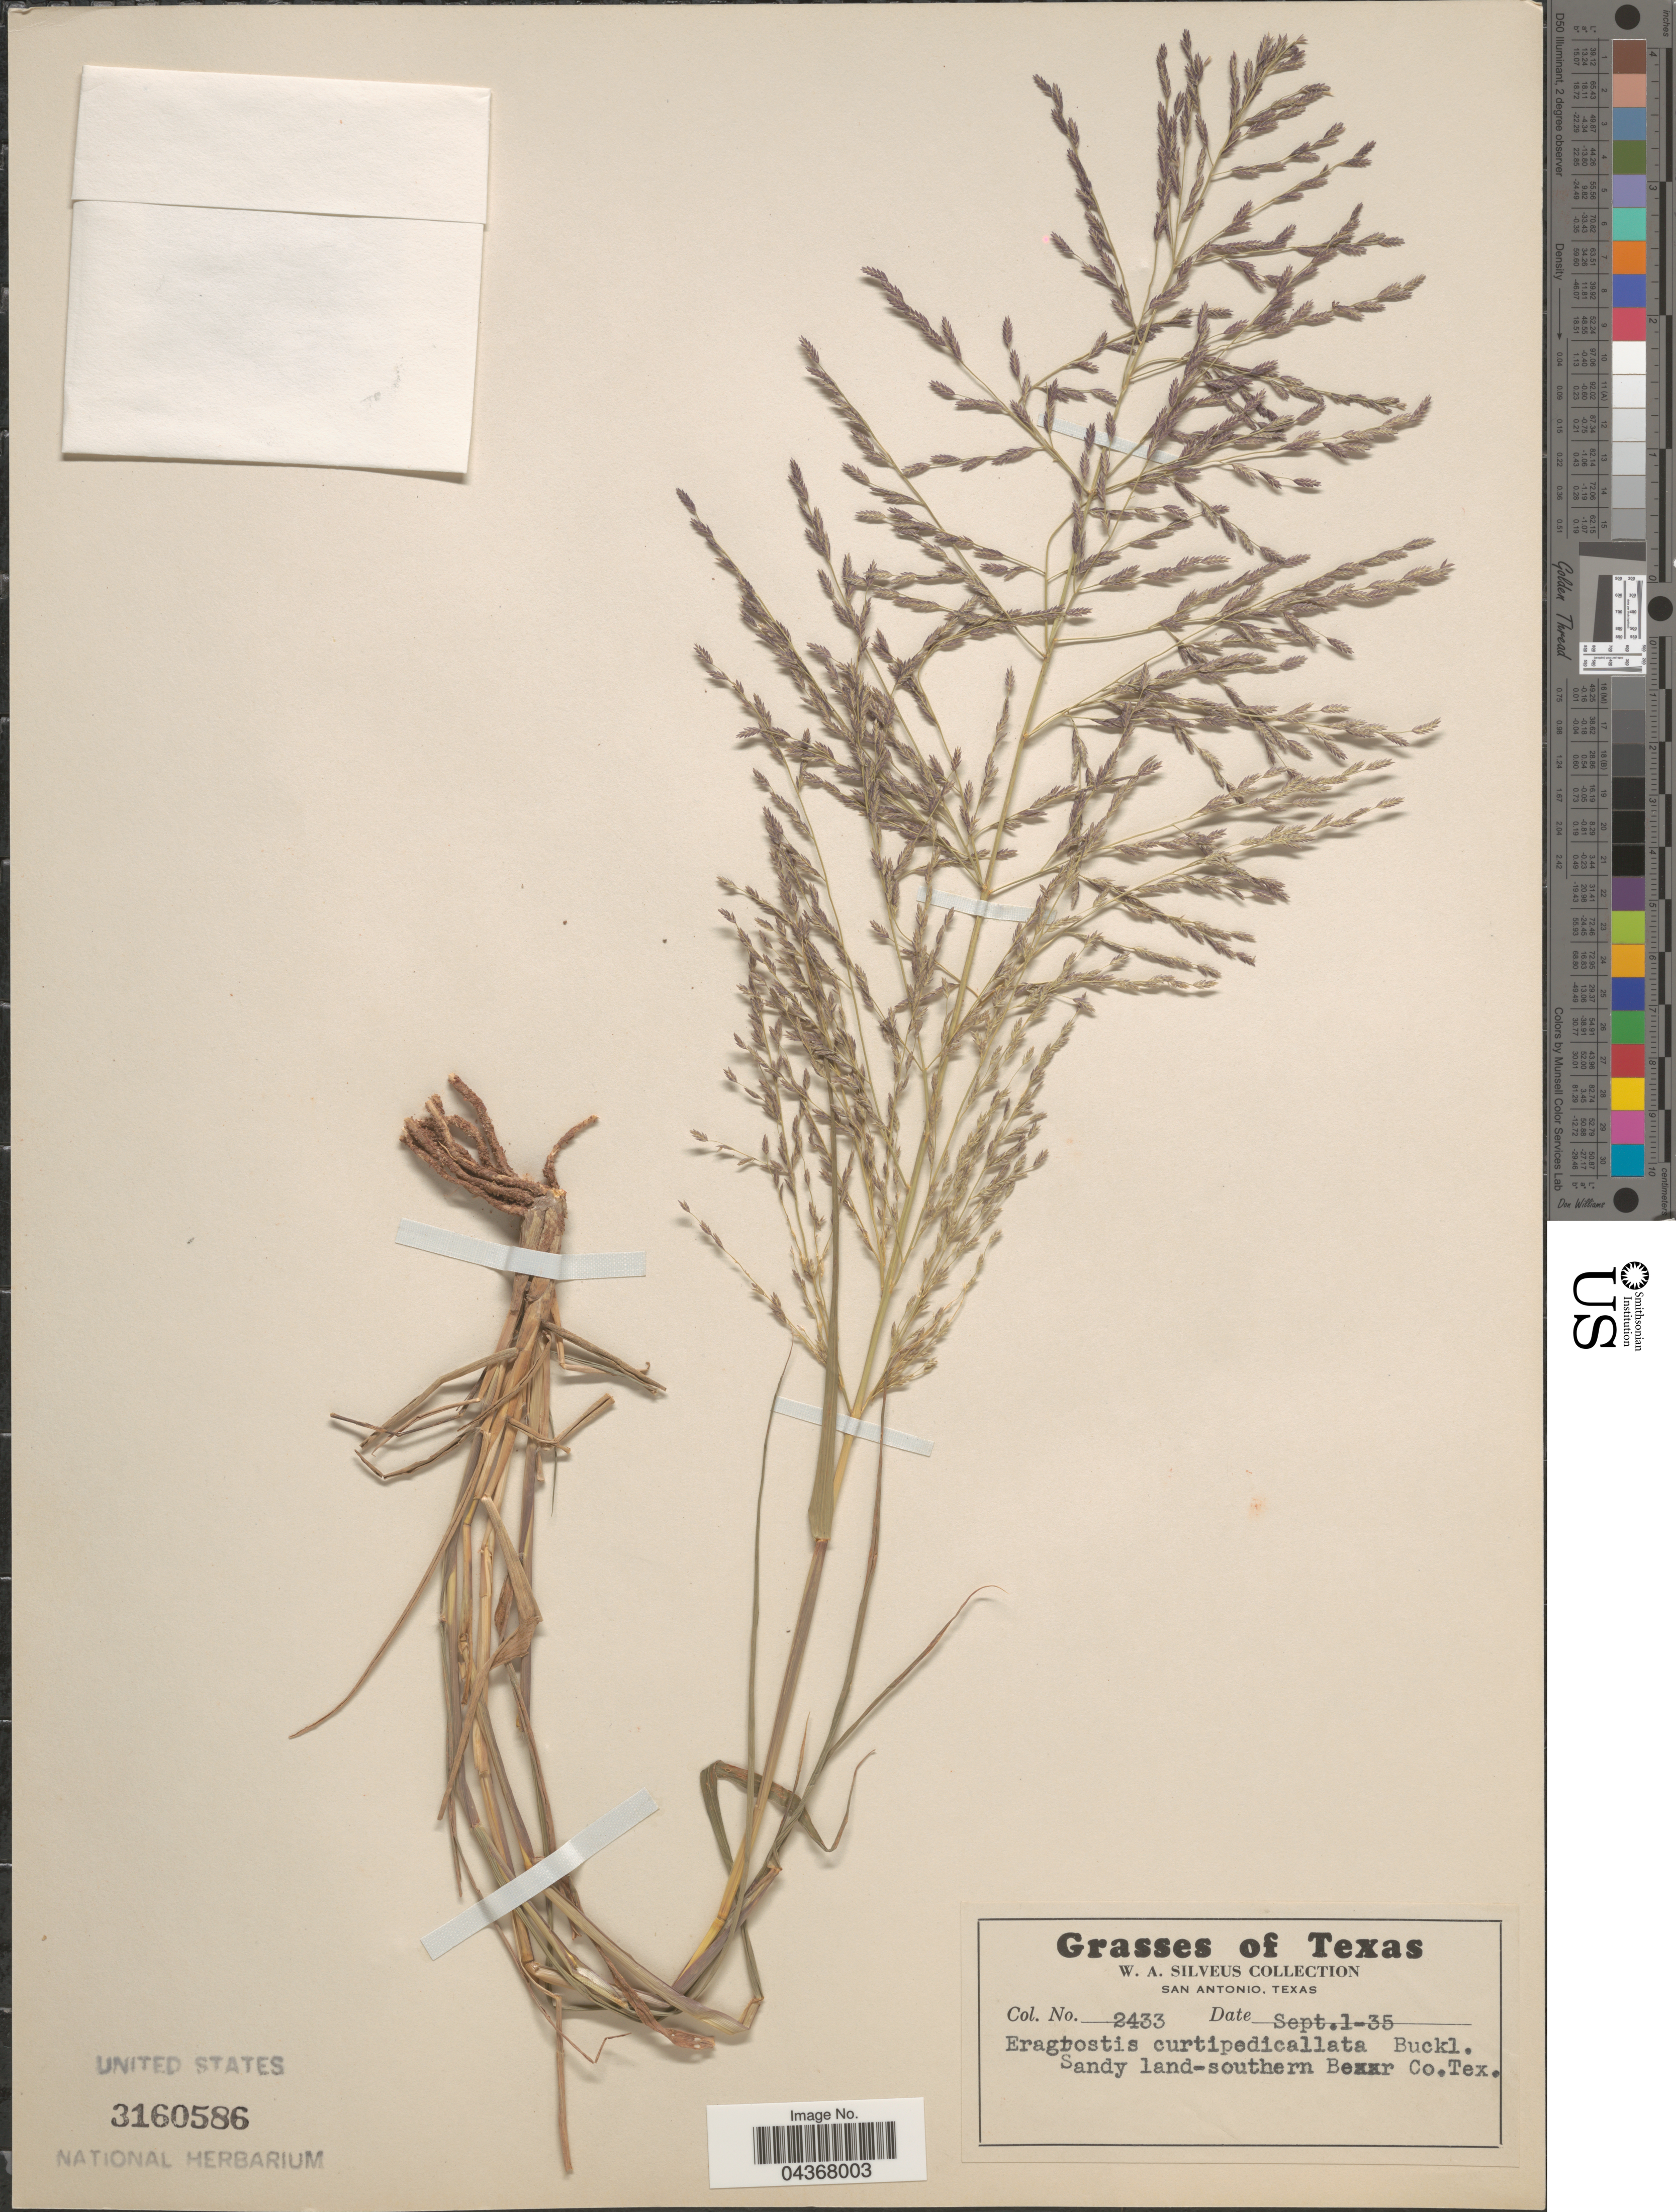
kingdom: Plantae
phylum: Tracheophyta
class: Liliopsida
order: Poales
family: Poaceae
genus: Eragrostis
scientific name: Eragrostis curtipedicellata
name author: Buckley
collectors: W. Silveus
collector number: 2433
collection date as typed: Transcribed d/m/y: 1/9/35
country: United States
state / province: Texas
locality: Sandy land-southern Bexar Co.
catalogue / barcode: US 3160586